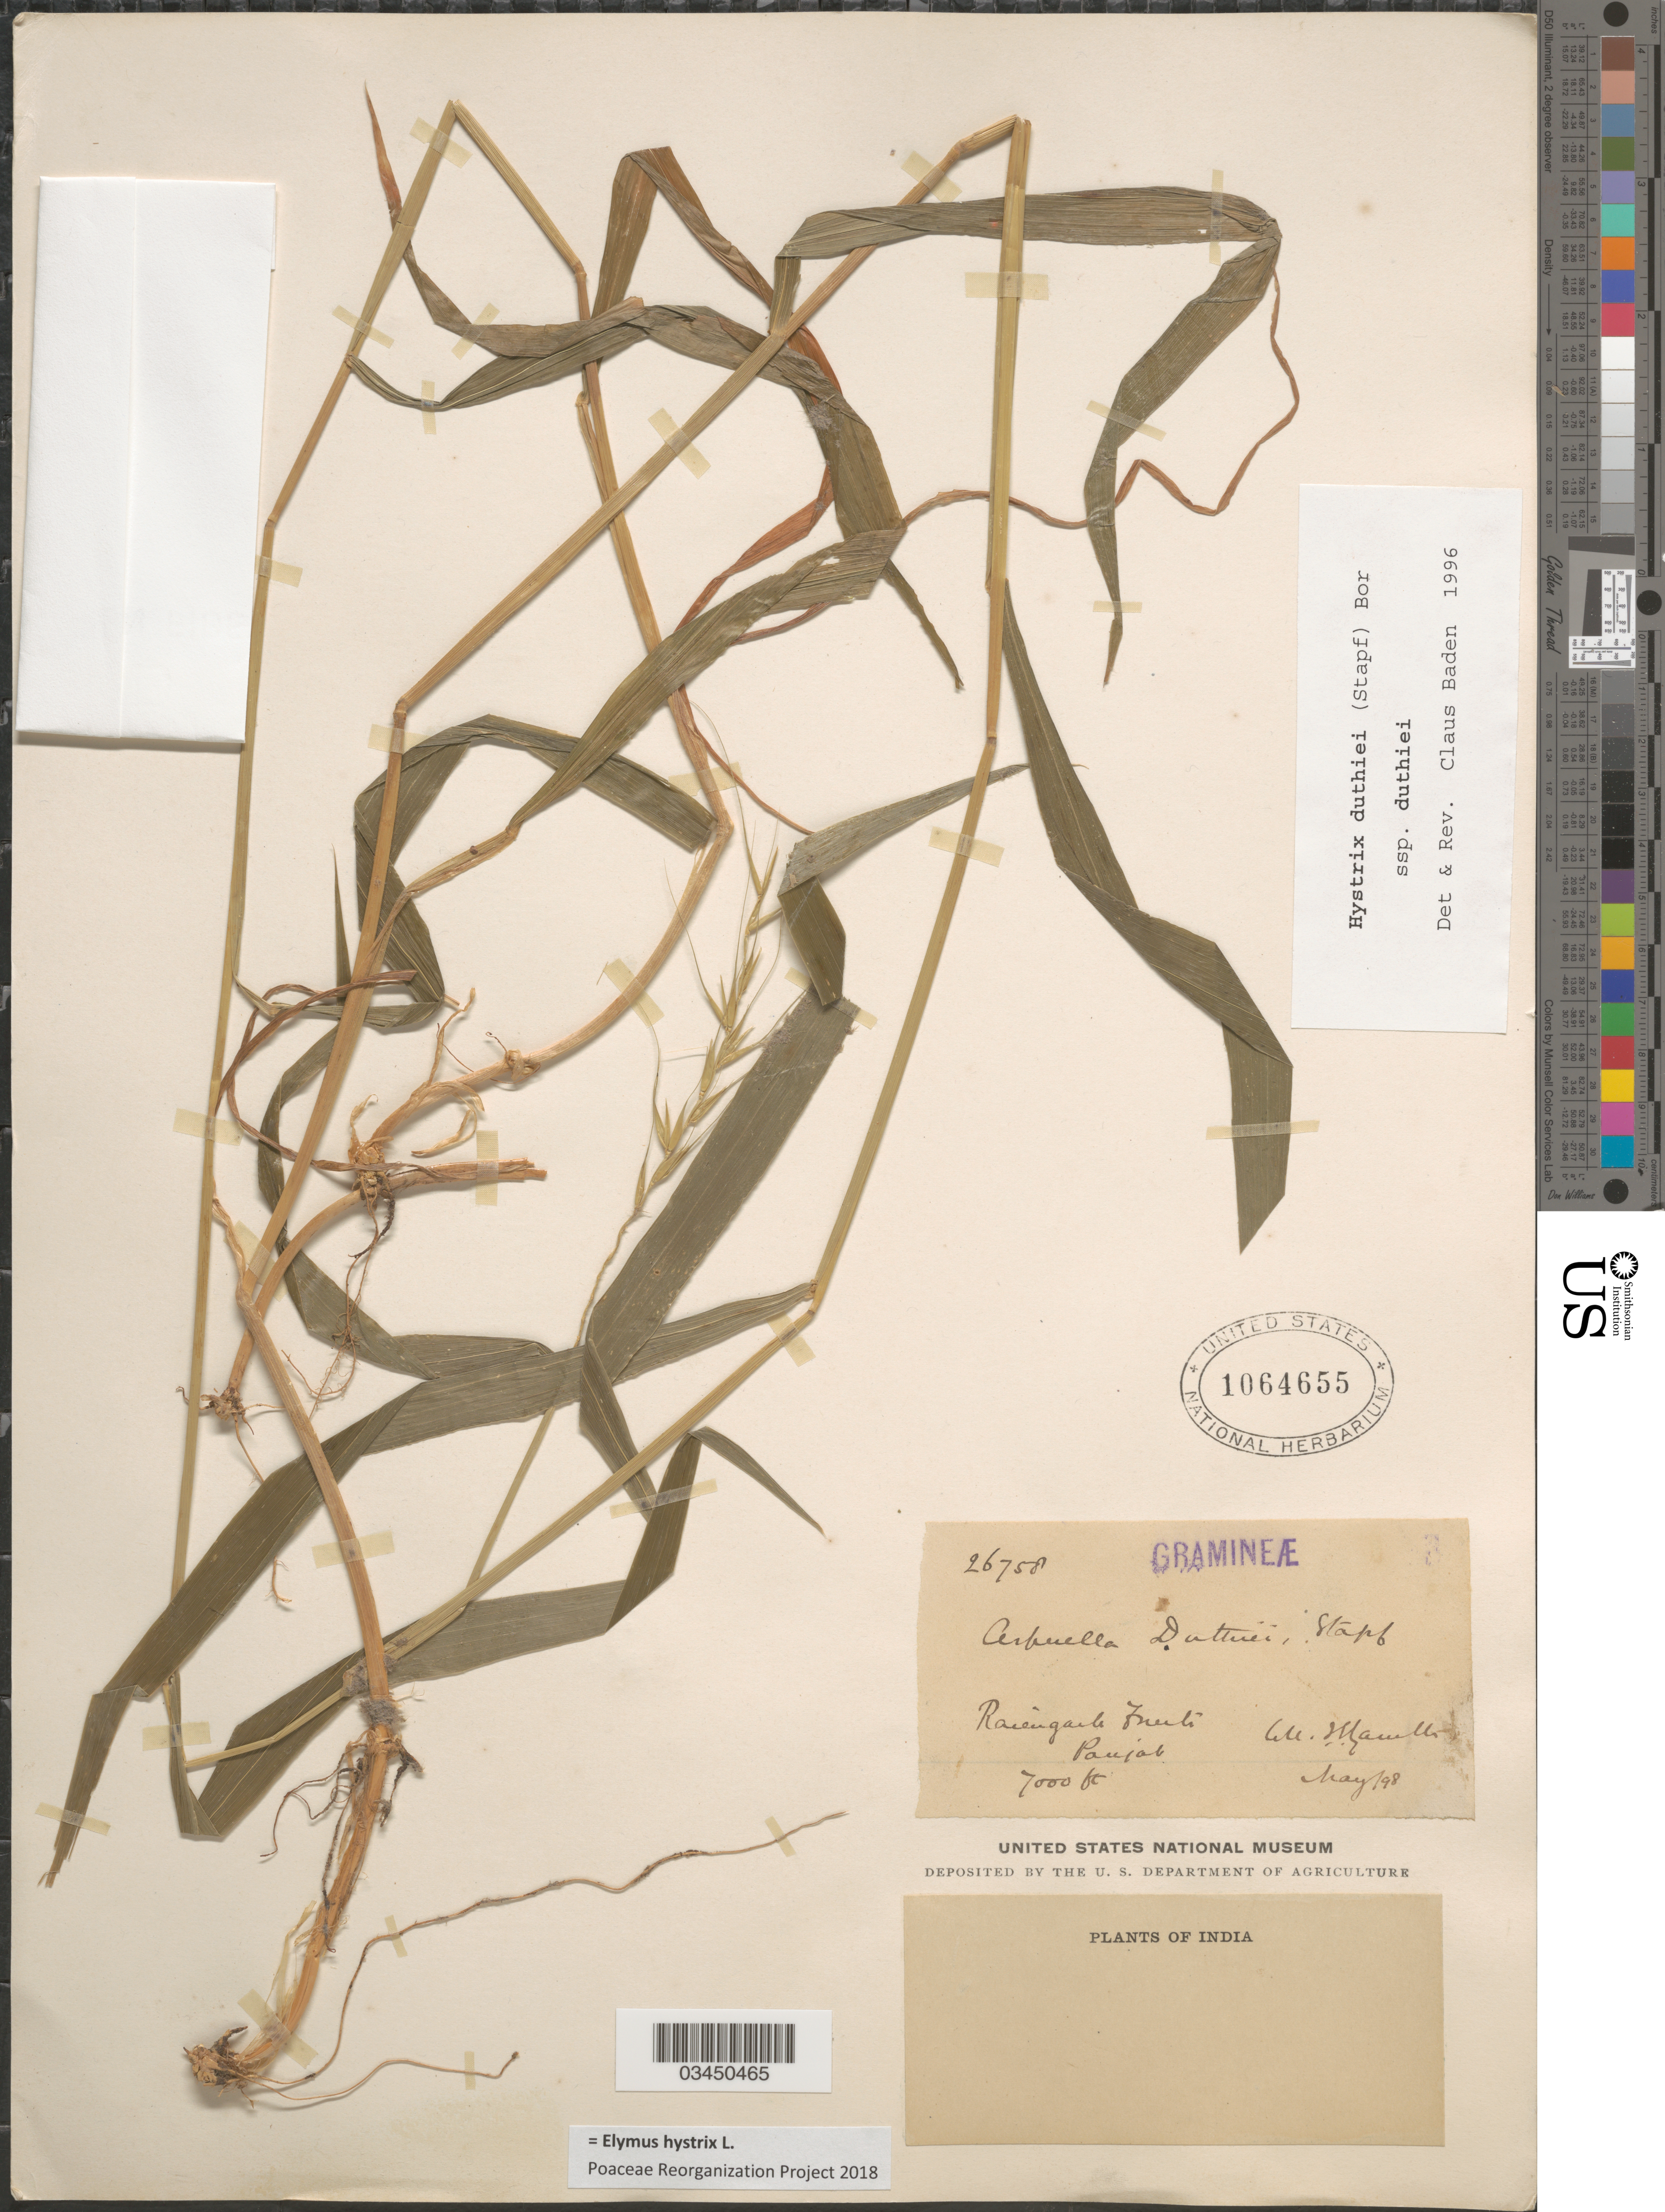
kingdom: Plantae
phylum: Tracheophyta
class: Liliopsida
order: Poales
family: Poaceae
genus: Elymus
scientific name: Elymus hystrix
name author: L.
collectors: J. Howell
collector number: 26758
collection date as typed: Transcribed d/m/y: /5/98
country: India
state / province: Punjab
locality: Raiengarh Fruti. Punjab.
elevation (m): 2134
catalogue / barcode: US 1064655